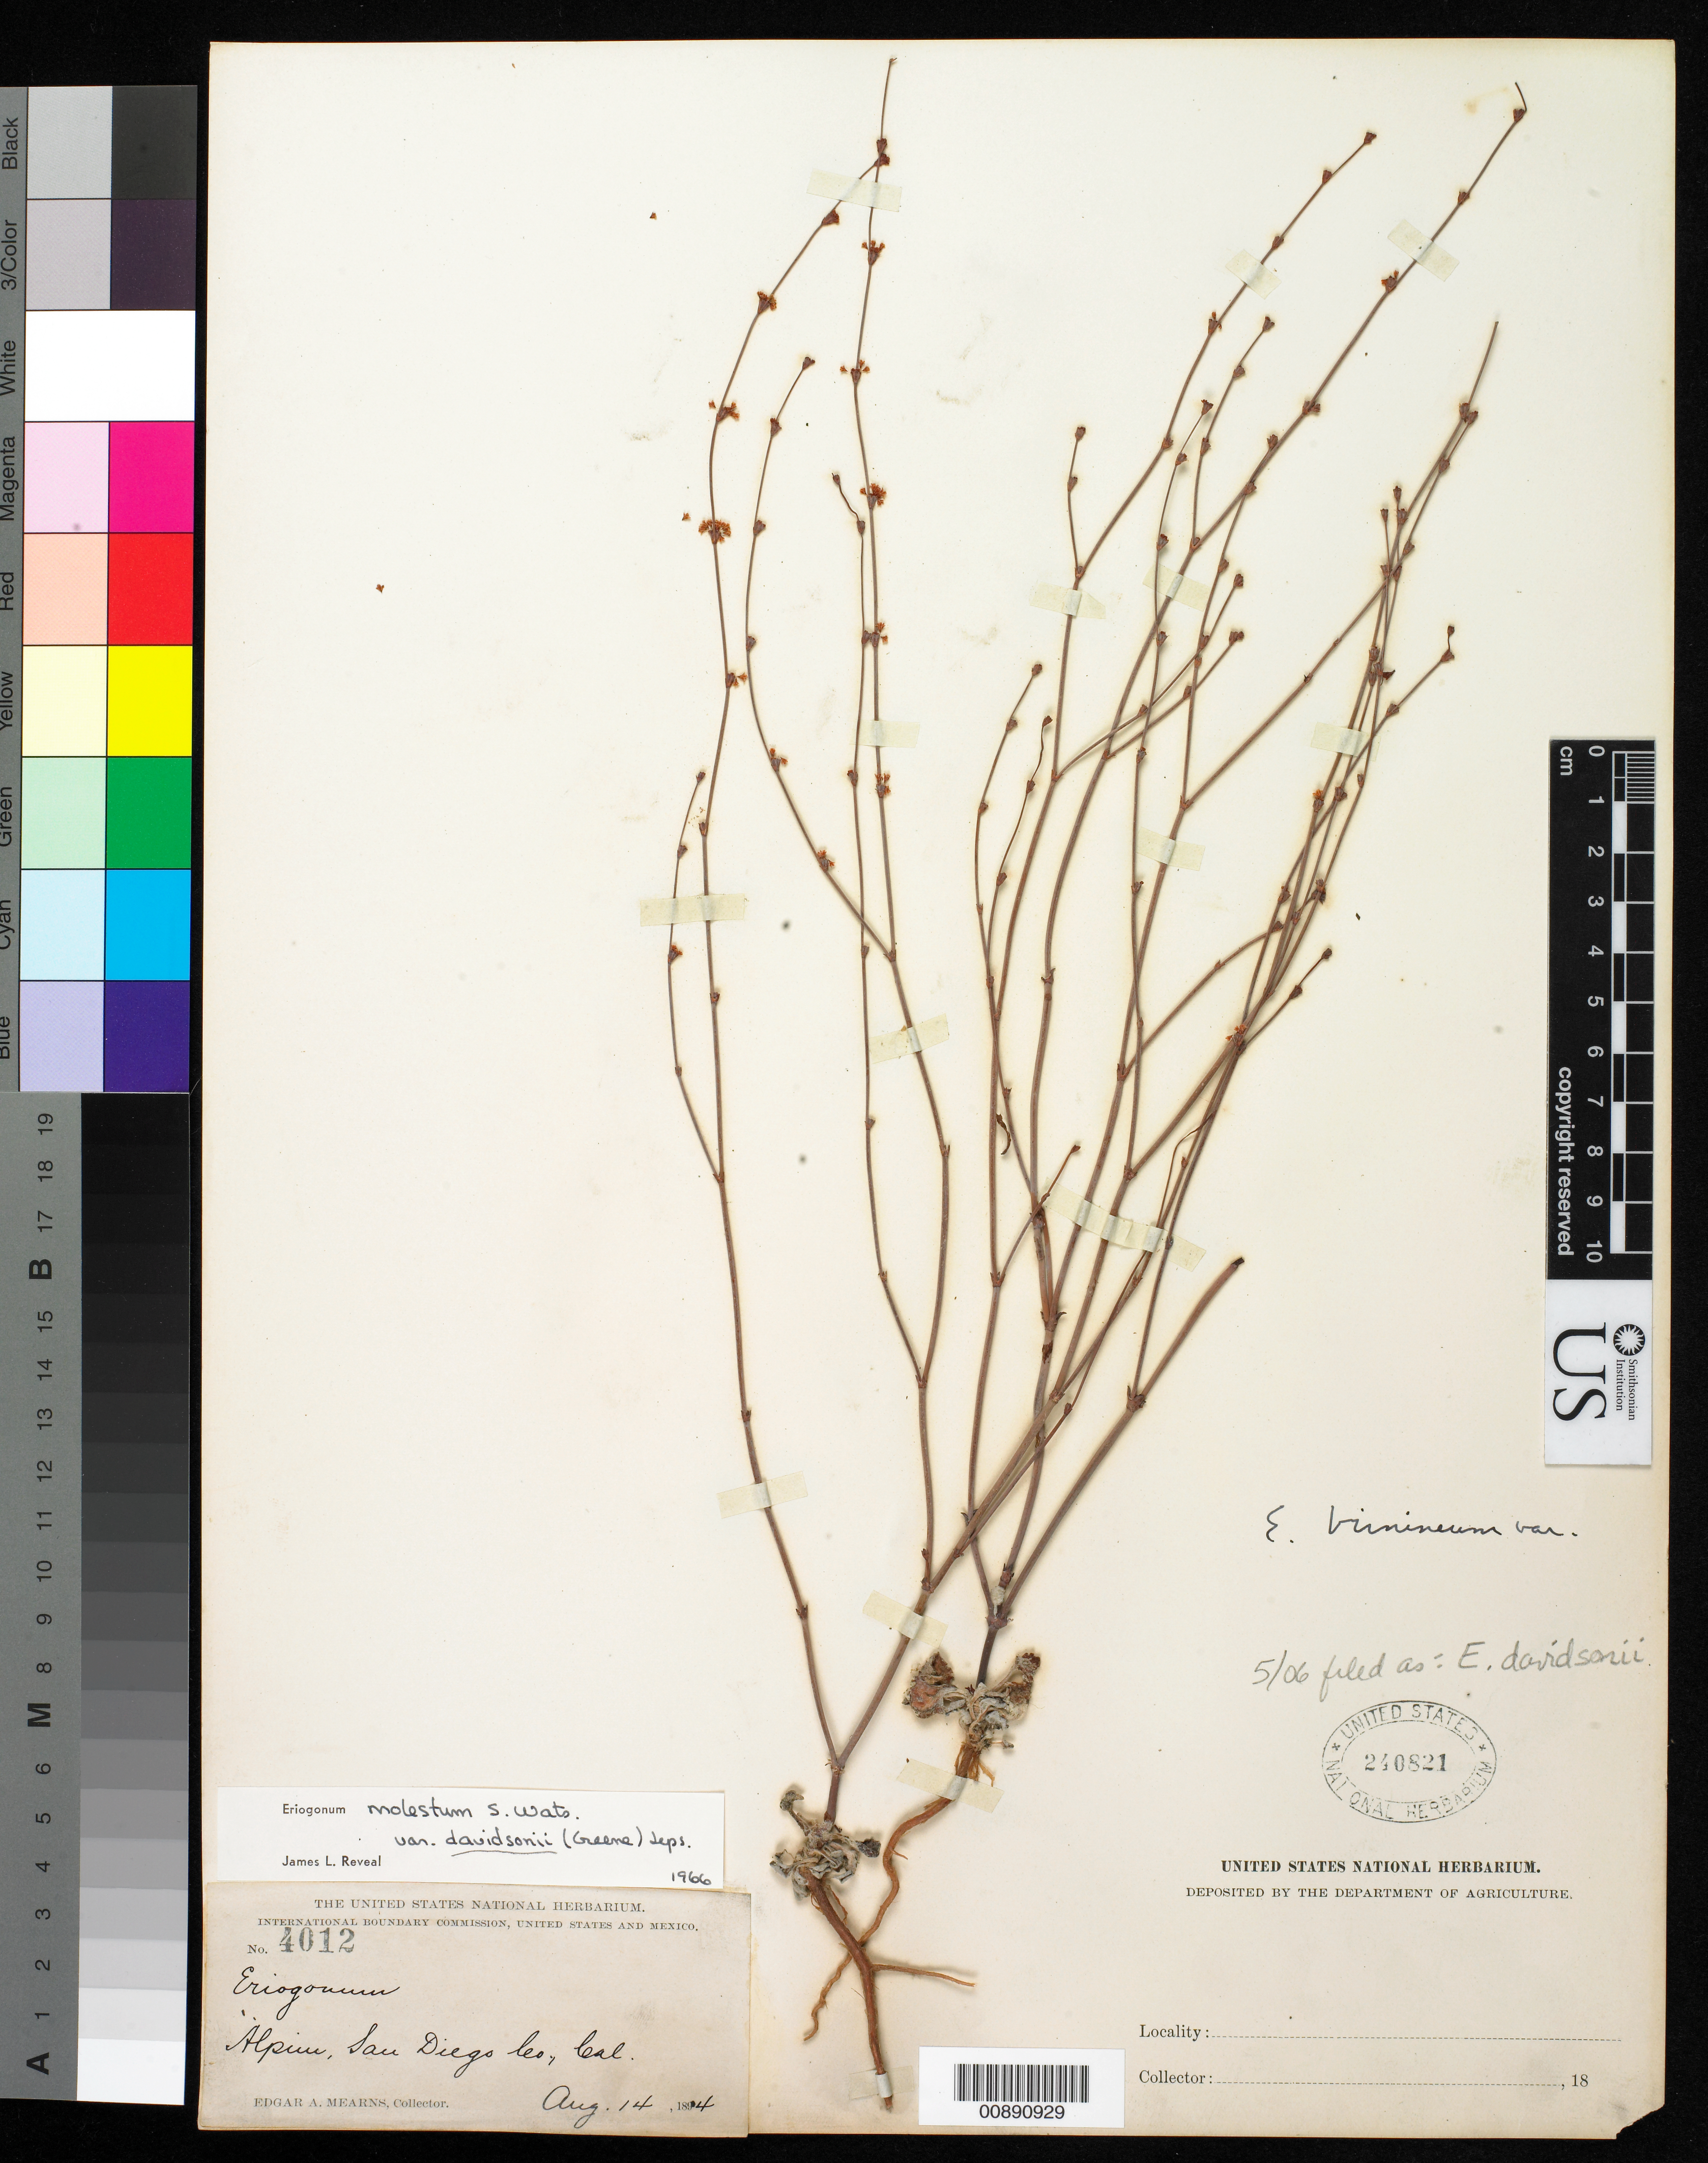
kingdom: Plantae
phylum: Tracheophyta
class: Magnoliopsida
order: Caryophyllales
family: Polygonaceae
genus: Eriogonum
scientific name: Eriogonum davidsonii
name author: Greene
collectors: E. A. Mearns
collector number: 4012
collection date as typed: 14 Aug 1894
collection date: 1894-08-14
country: United States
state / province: California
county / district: San Diego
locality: Alpine, San Diego County, California.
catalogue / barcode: US 240821